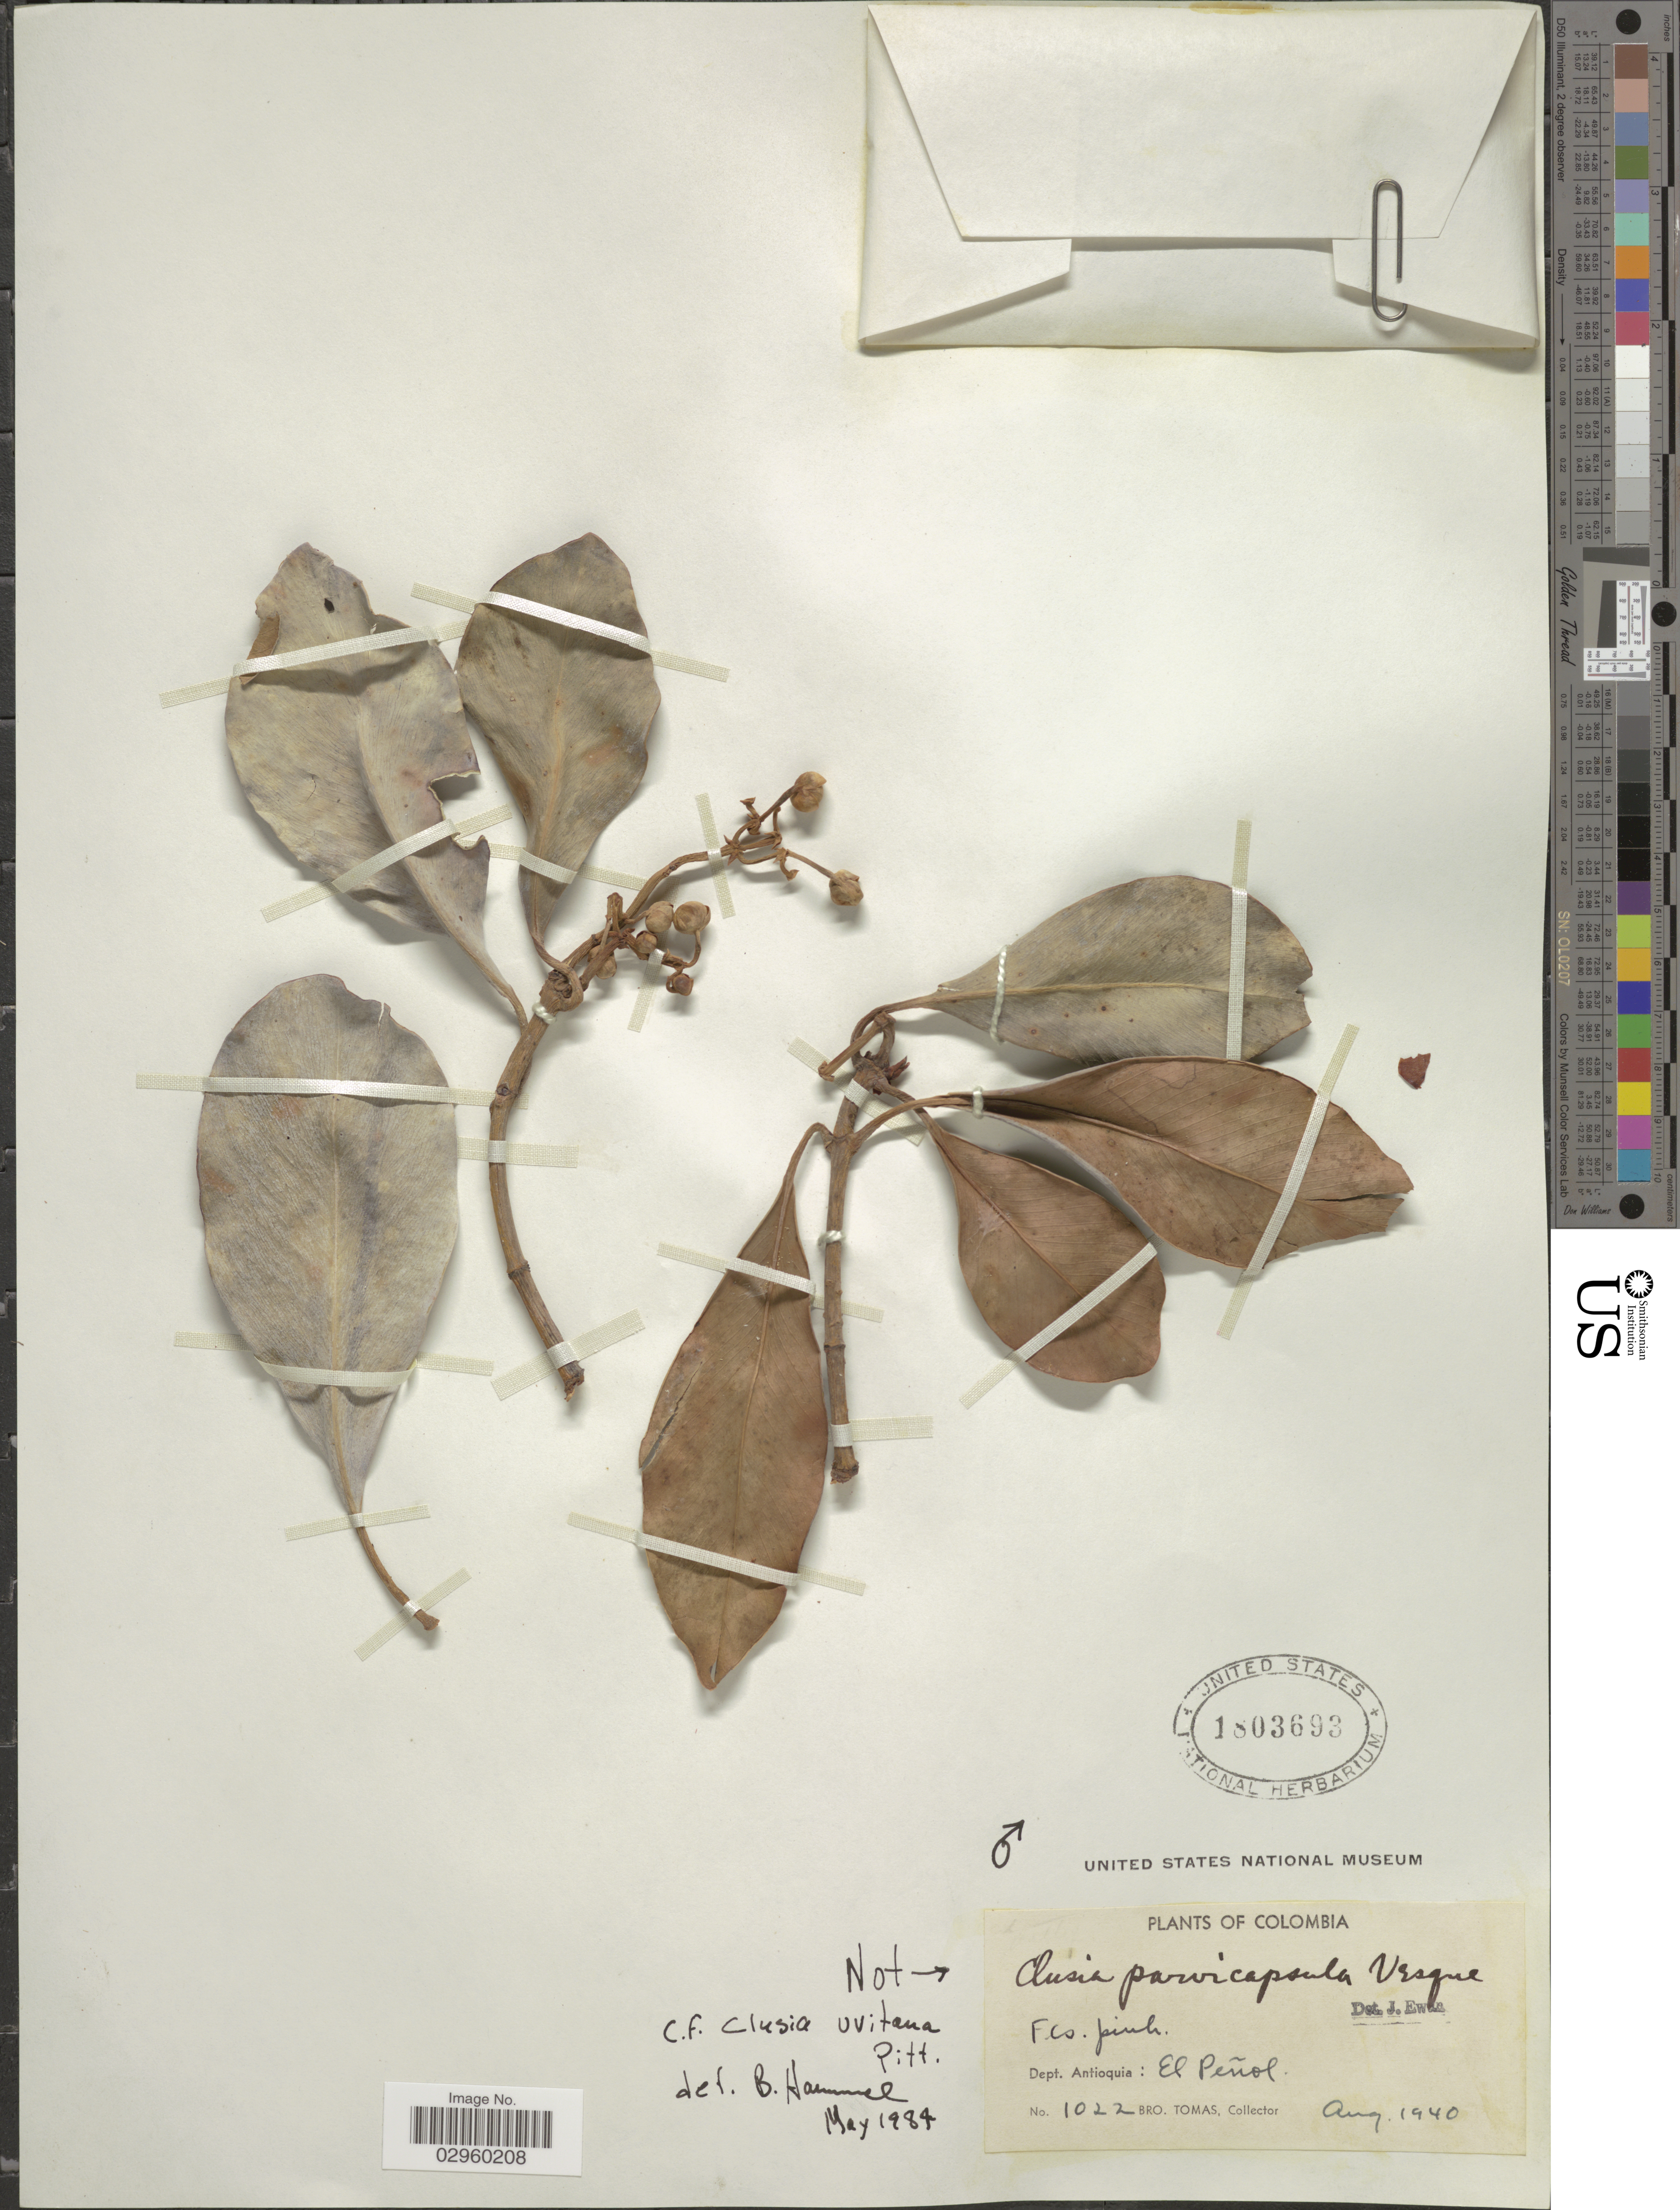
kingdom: Plantae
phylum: Tracheophyta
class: Magnoliopsida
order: Malpighiales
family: Clusiaceae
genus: Clusia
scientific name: Clusia sp.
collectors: B. Tomas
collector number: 1022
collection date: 1940-08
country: Colombia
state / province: Antioquia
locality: Dept. Antioquia: El Peñol.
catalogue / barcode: US 1803693